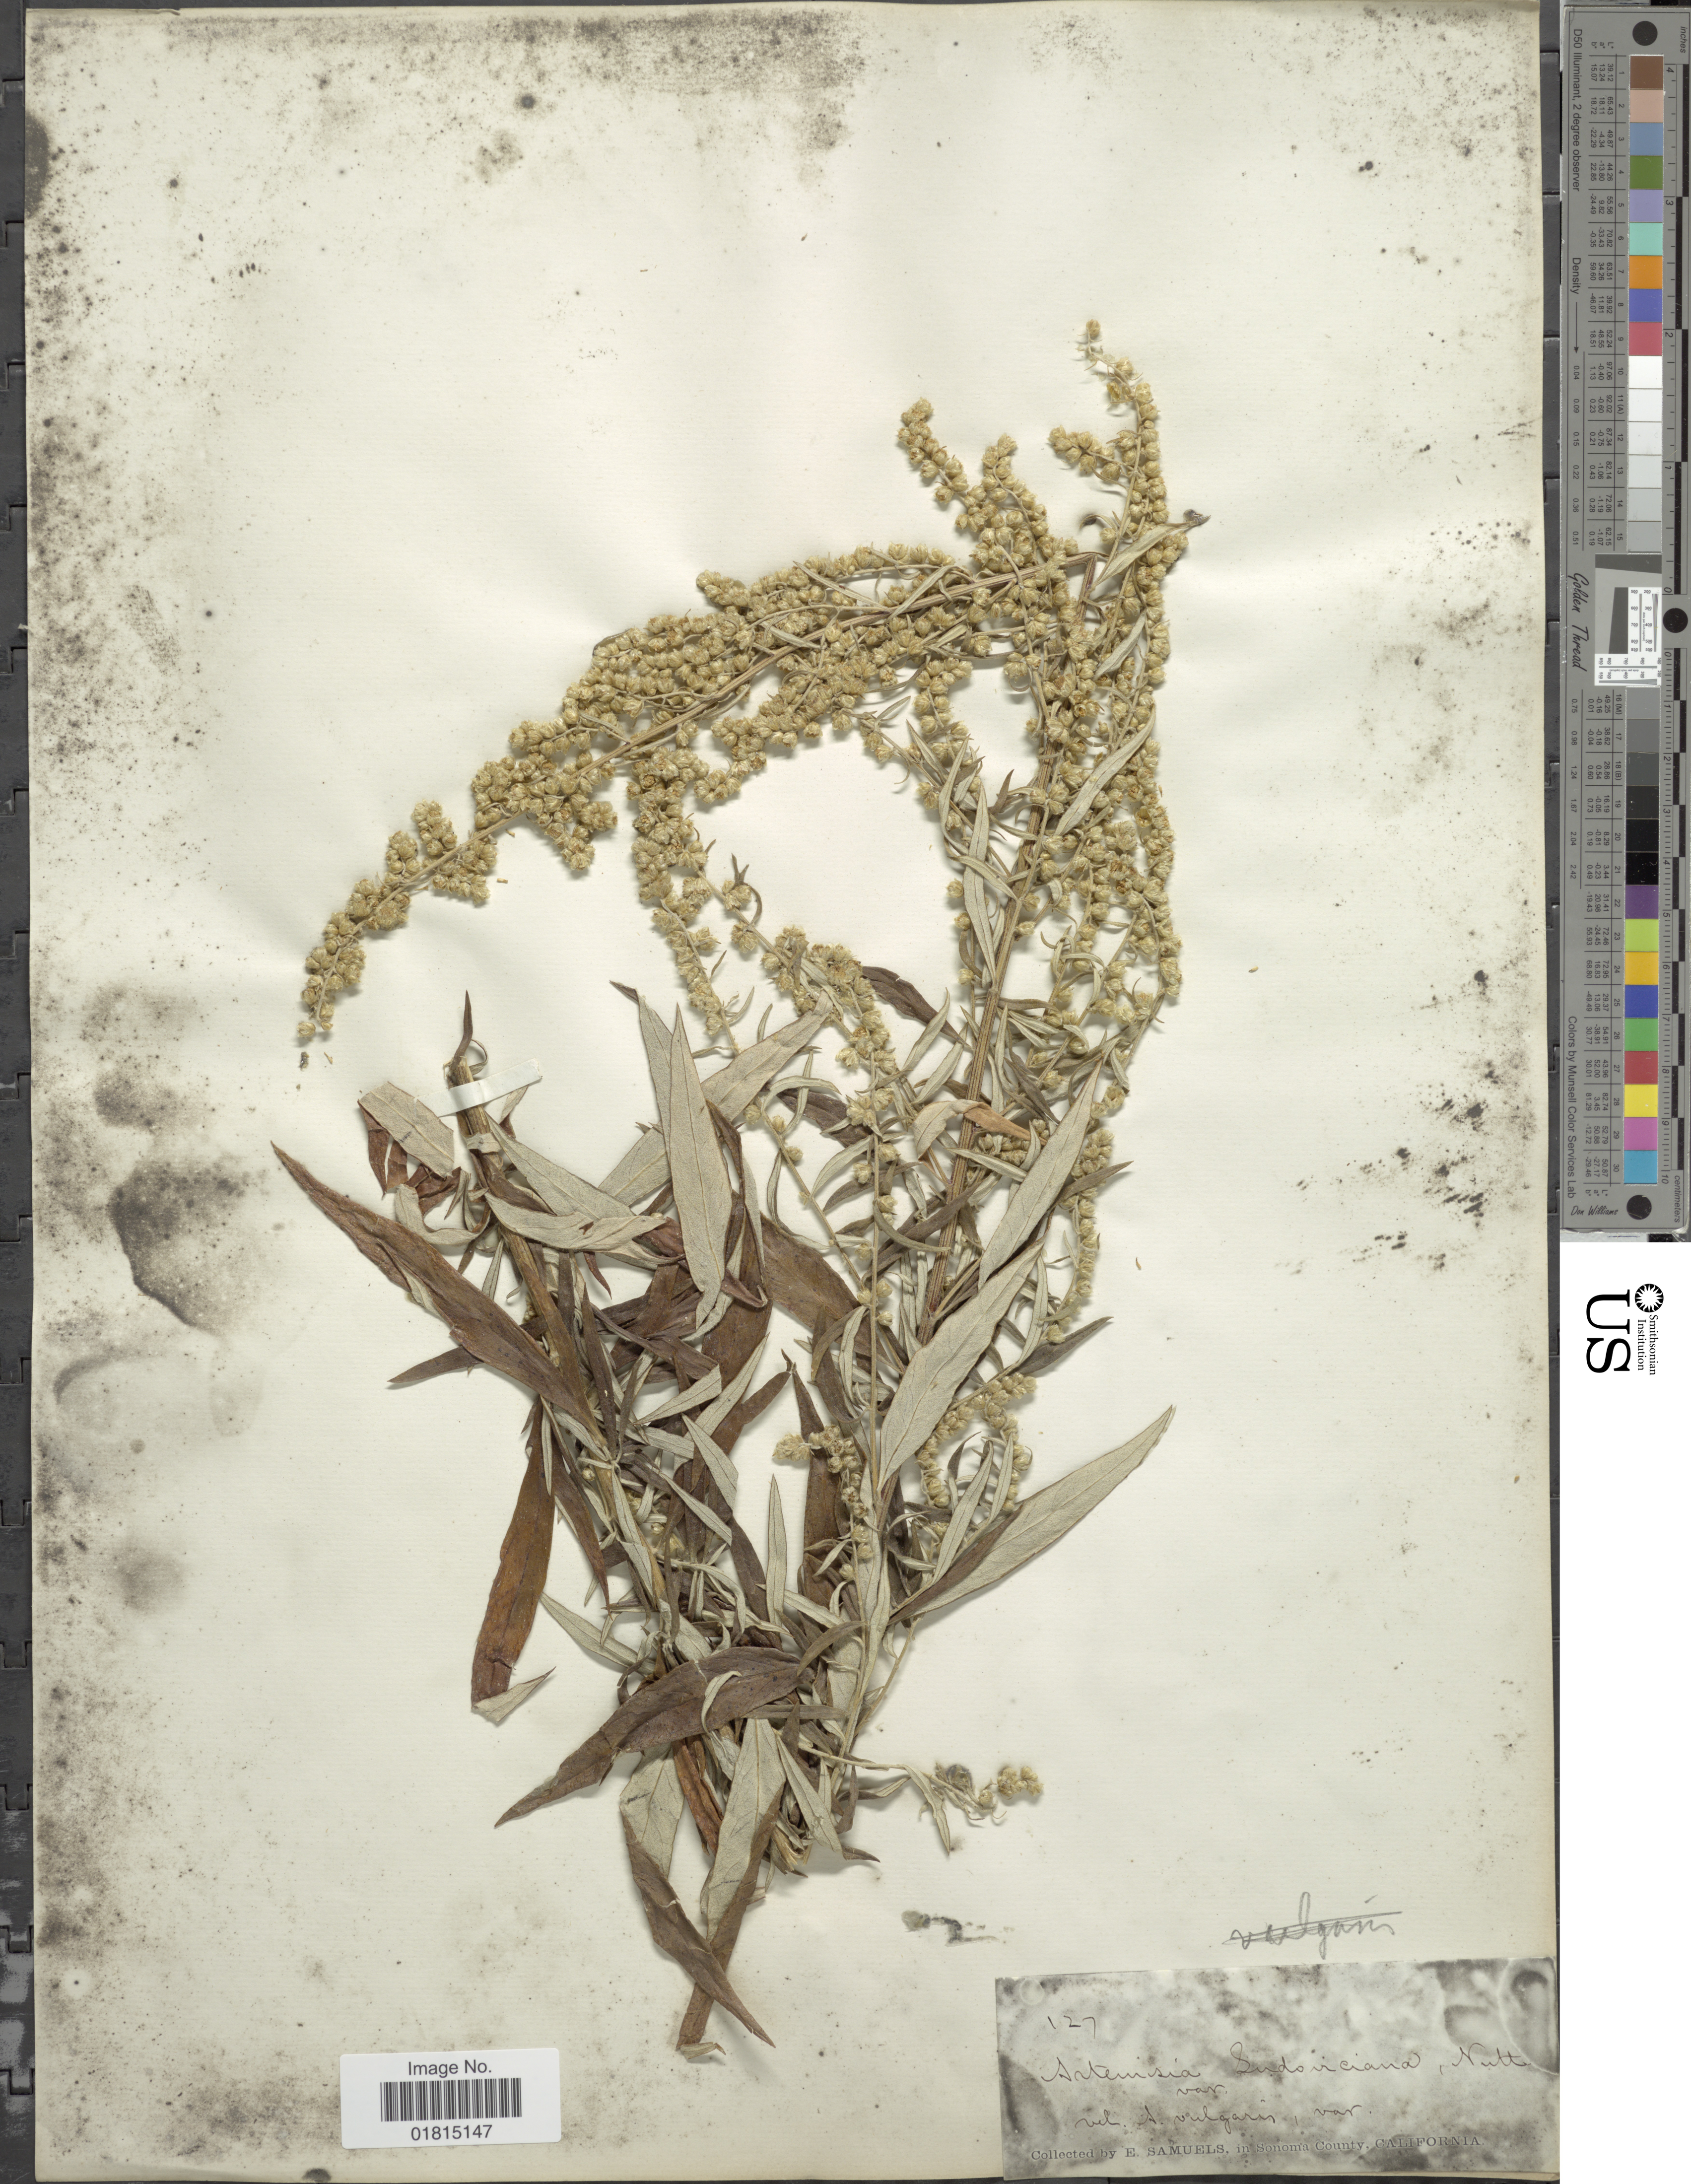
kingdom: Plantae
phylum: Tracheophyta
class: Magnoliopsida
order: Asterales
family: Asteraceae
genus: Artemisia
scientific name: Artemisia douglasiana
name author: Besser ex Hook.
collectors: E. Samuels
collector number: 127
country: United States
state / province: California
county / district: Sonoma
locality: In Sonoma County, California